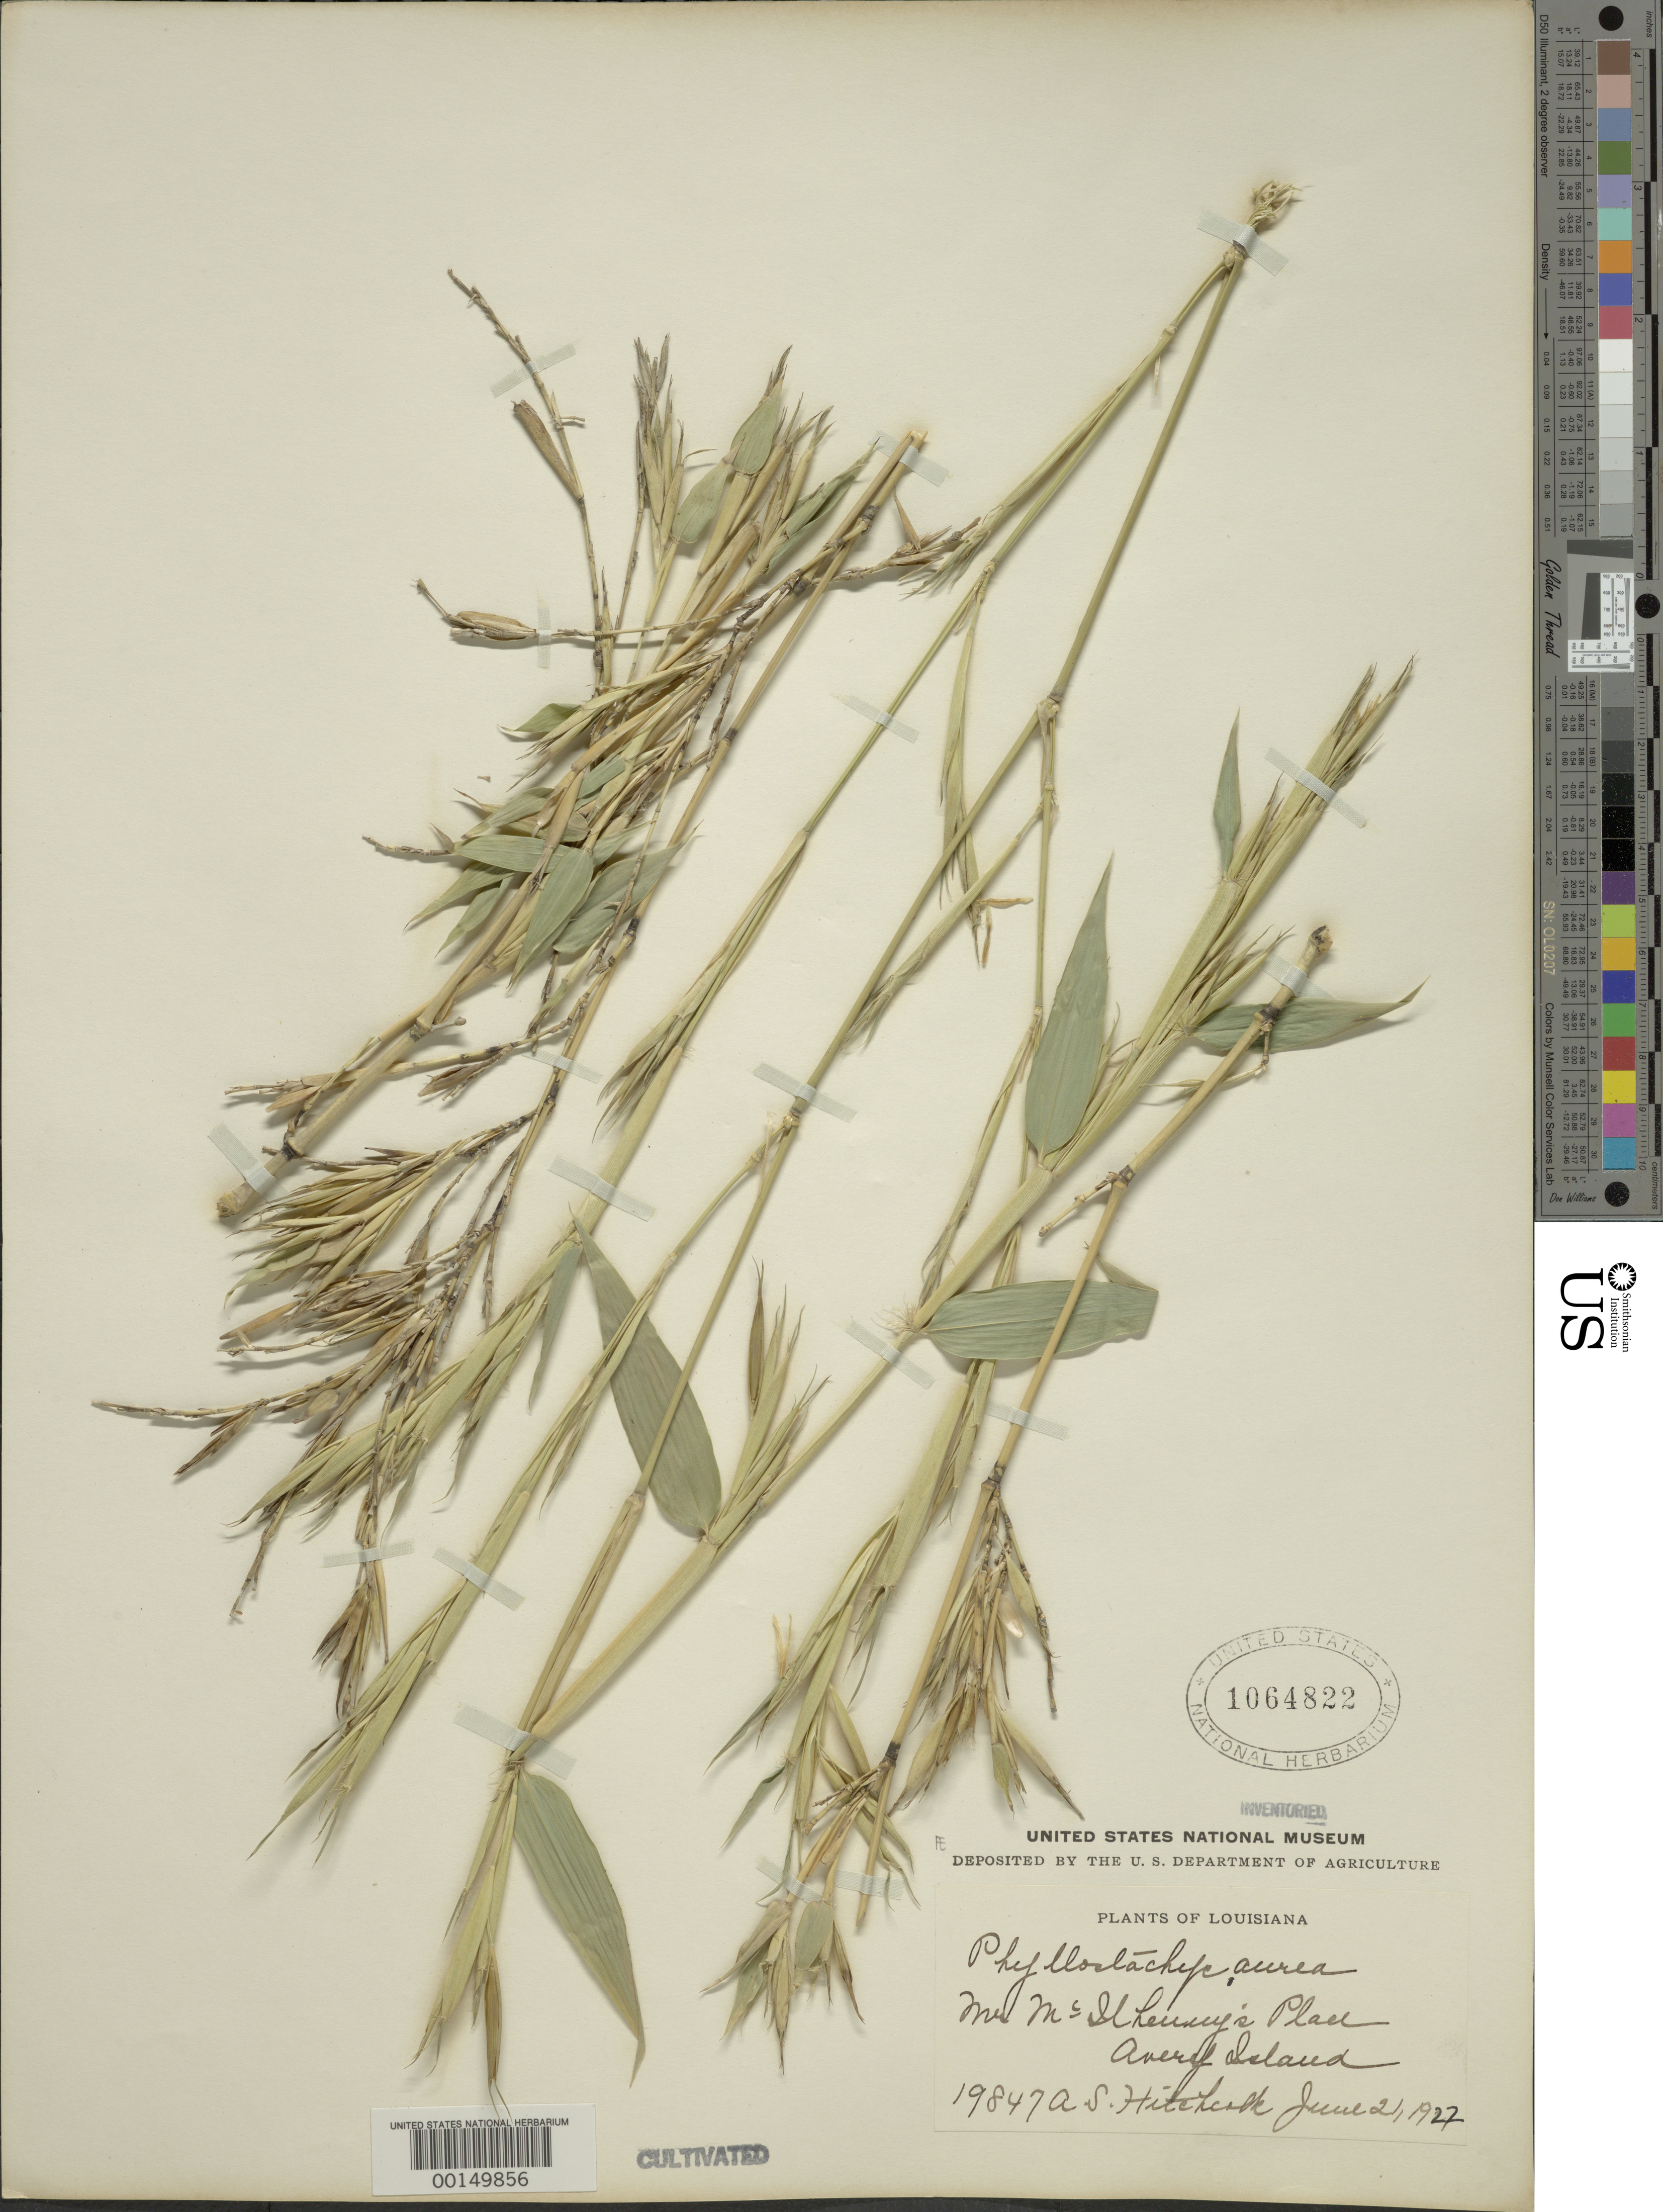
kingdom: Plantae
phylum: Tracheophyta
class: Liliopsida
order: Poales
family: Poaceae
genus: Phyllostachys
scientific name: Phyllostachys aurea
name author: Rivière & C. Rivière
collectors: A. S. Hitchcock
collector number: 19847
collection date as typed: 21 Jun 1927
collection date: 1927-06-21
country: United States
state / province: Louisiana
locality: Avery island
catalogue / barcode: US 1064822